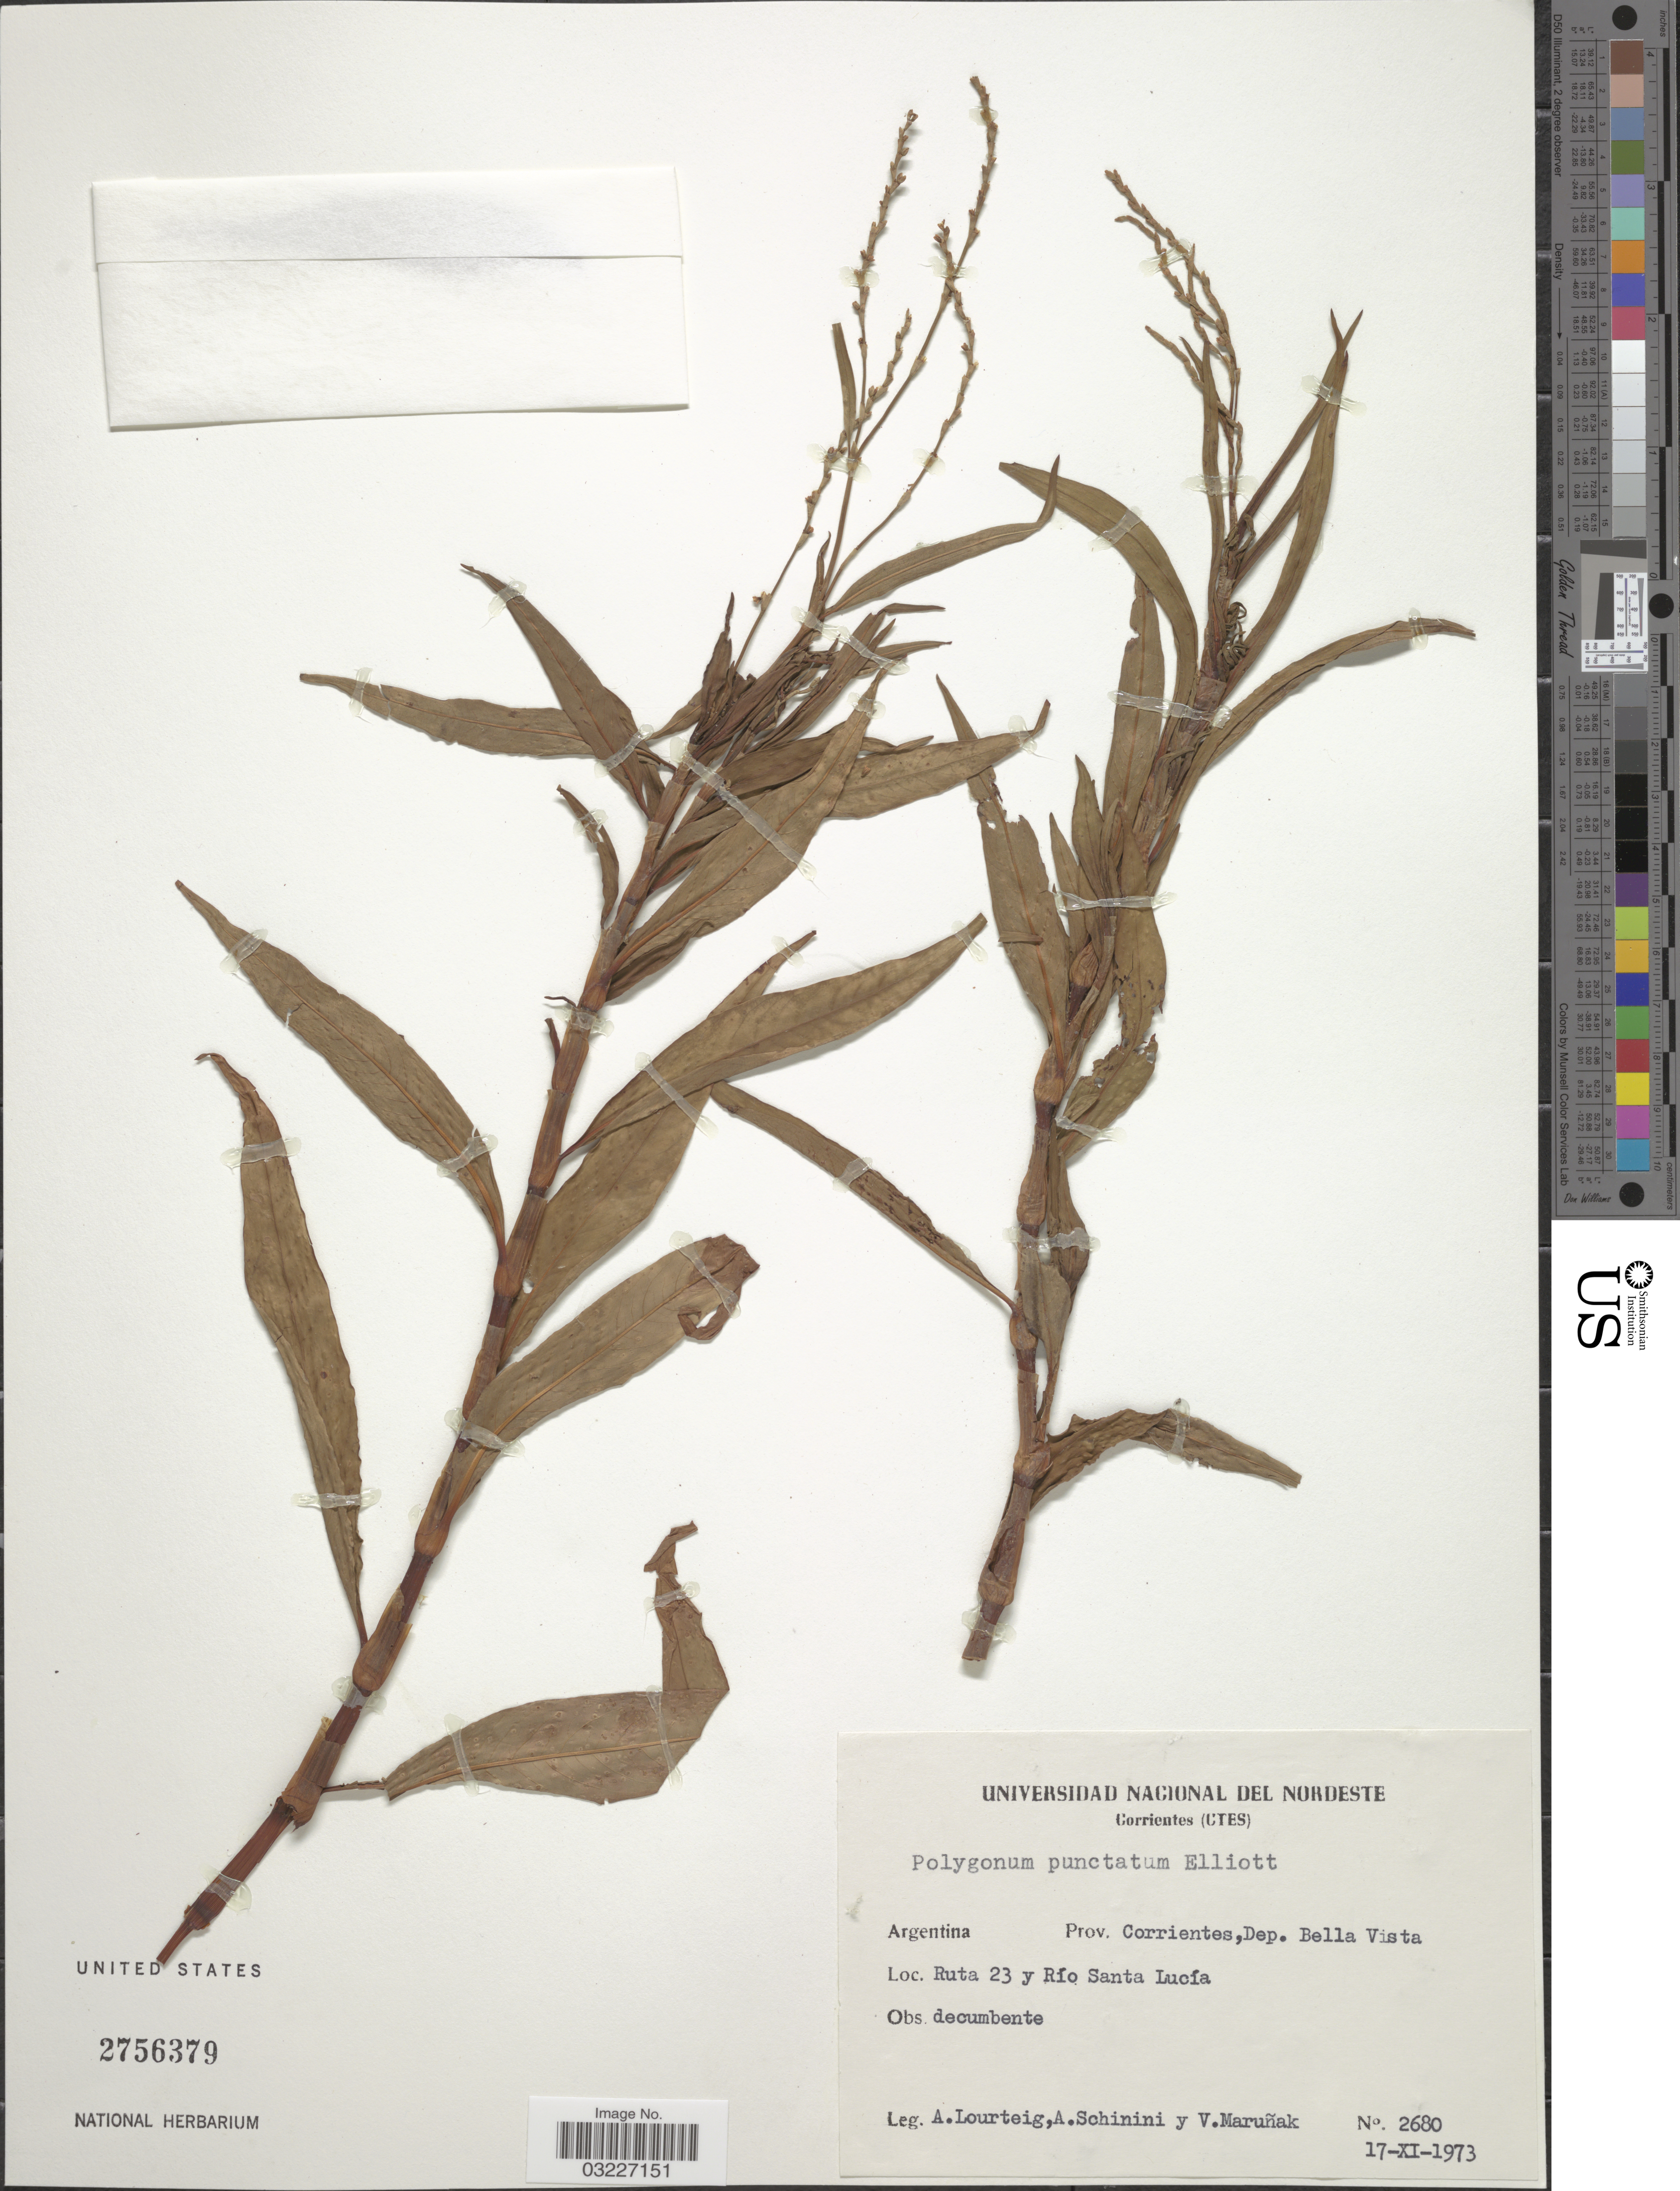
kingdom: Plantae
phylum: Tracheophyta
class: Magnoliopsida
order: Caryophyllales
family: Polygonaceae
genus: Polygonum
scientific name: Polygonum punctatum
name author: Elliott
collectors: A. Lourteig, A. Schinini & V. Maruñak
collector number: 2680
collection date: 1973-11-17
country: Argentina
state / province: Corrientes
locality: Dep. Bella Vista. Ruta 23 y Río Santa Lucía.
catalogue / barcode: US 2756379